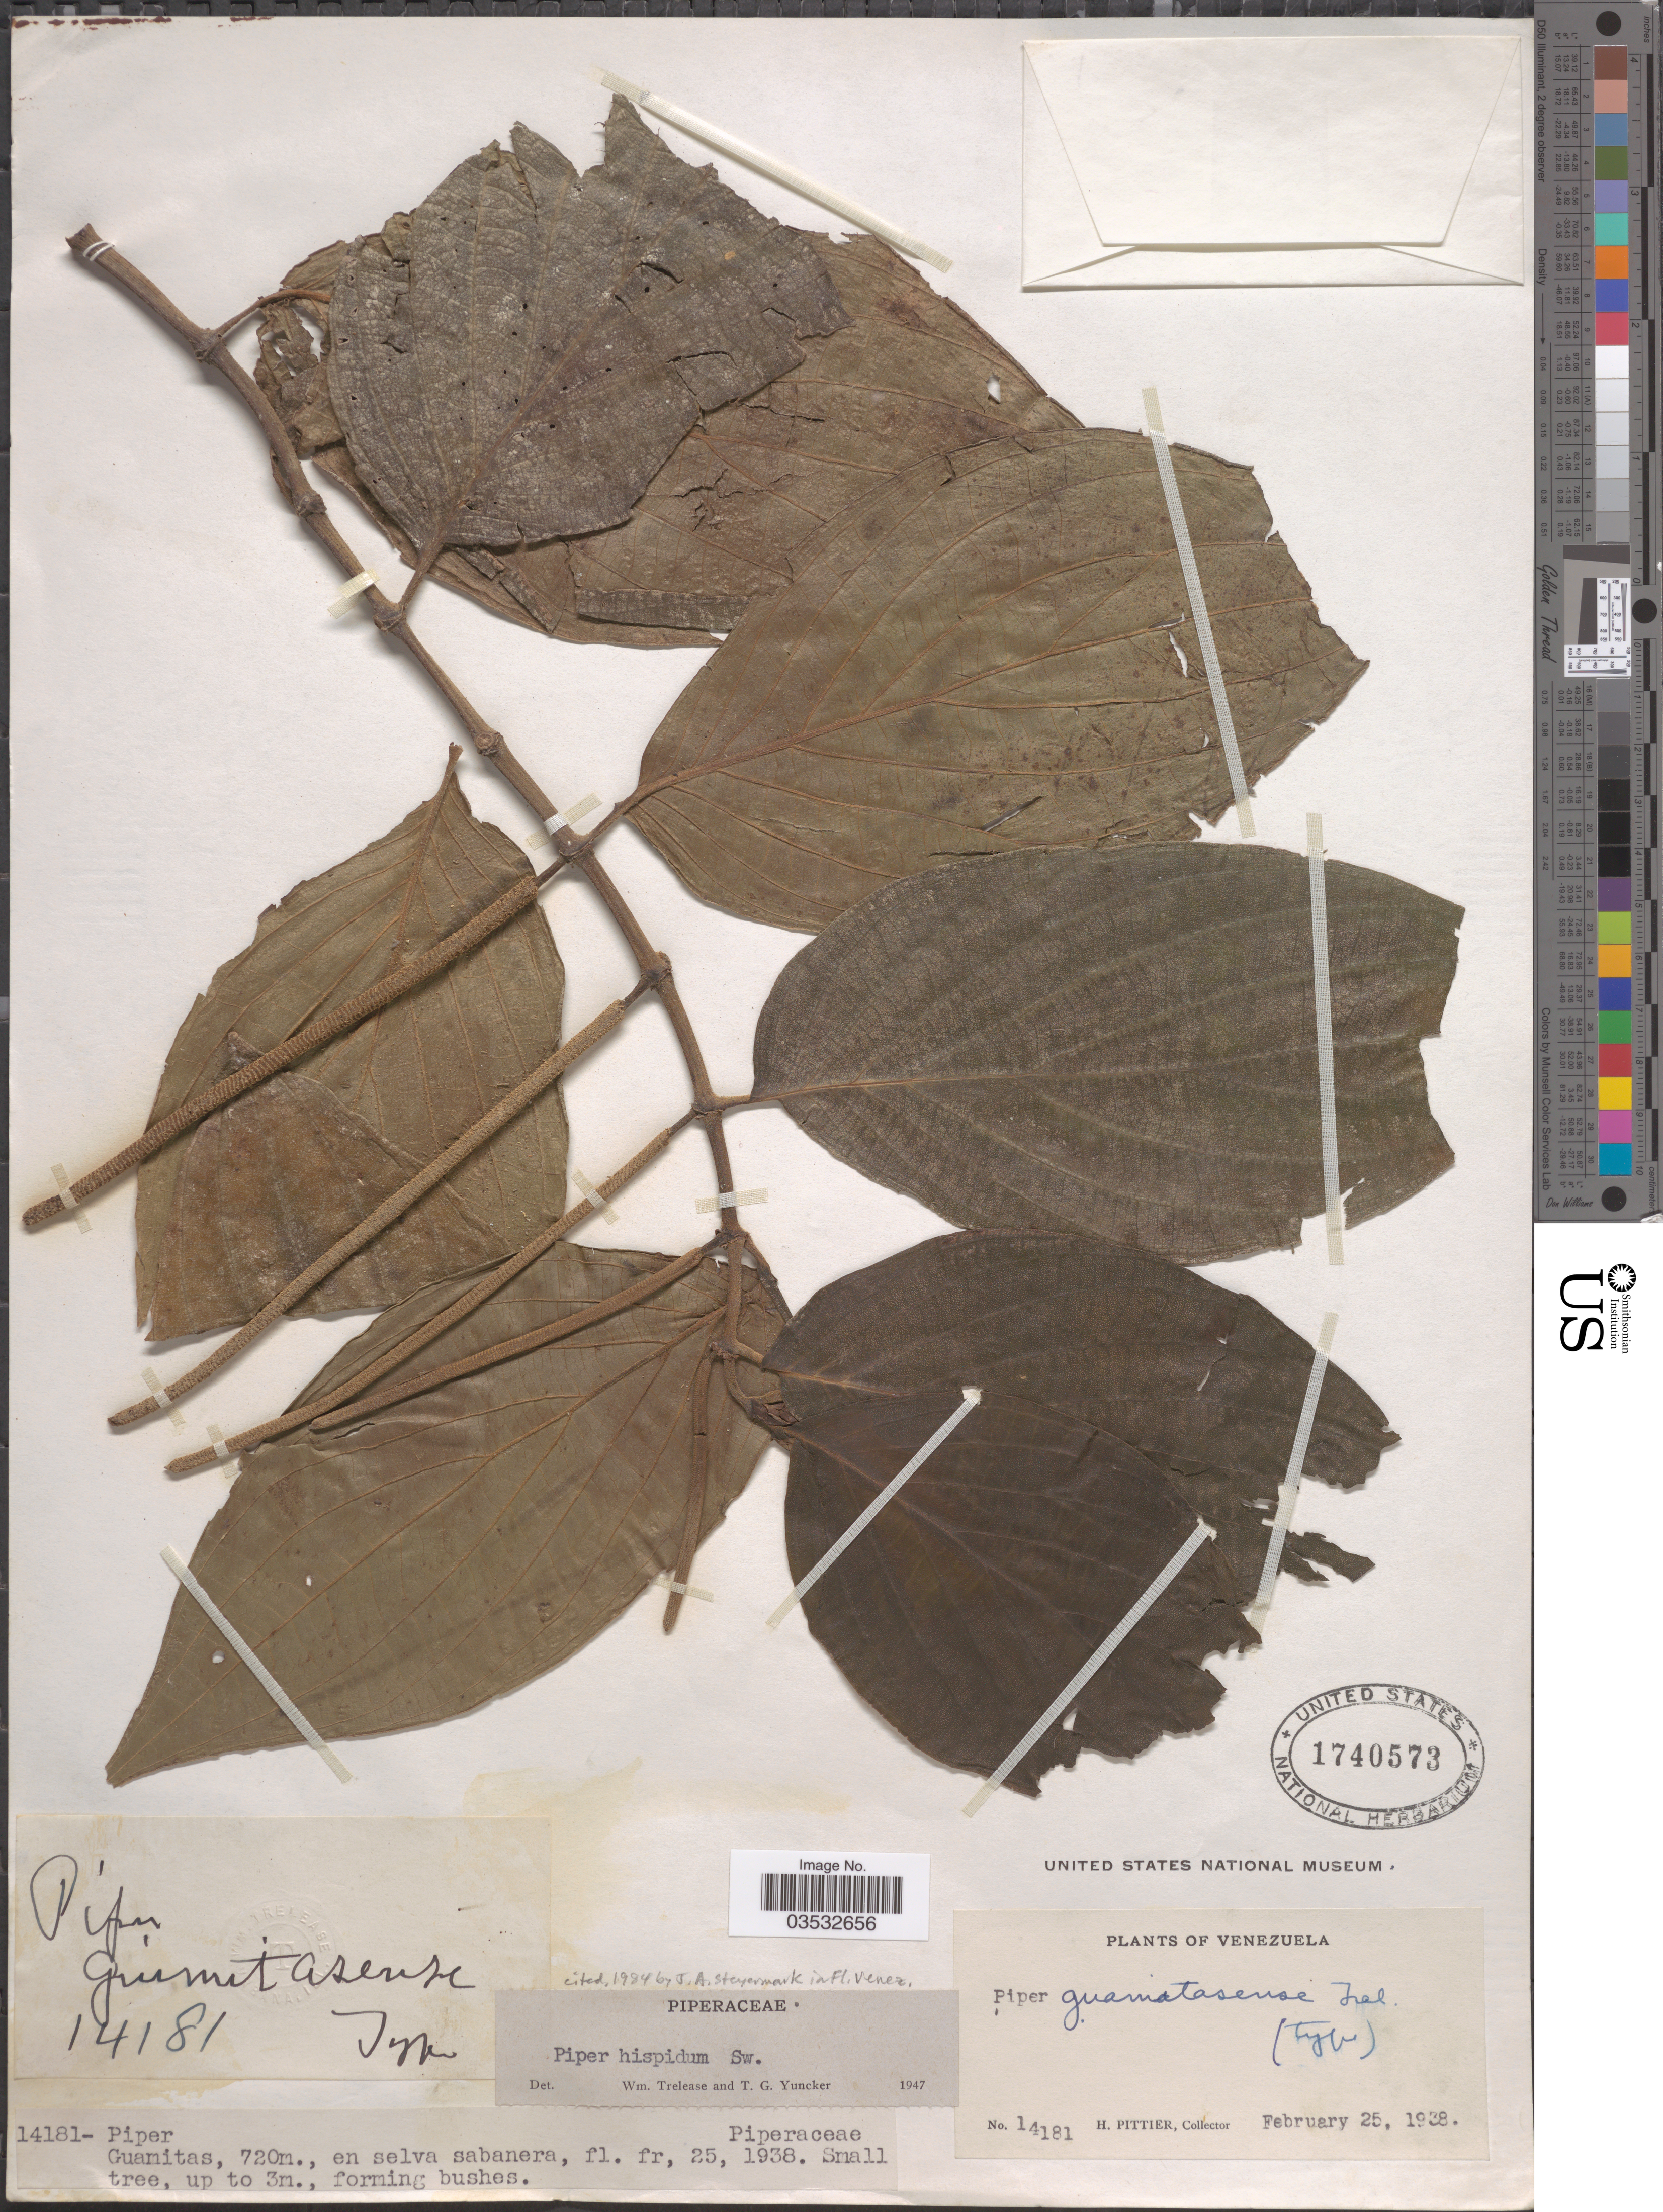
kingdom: Plantae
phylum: Tracheophyta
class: Magnoliopsida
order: Piperales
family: Piperaceae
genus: Piper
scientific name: Piper hispidum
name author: Sw.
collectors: H. F. Pittier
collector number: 14181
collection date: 1938-02-25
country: Venezuela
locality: Guamitas, en selva sabanera.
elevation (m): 720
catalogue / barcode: US 1740573